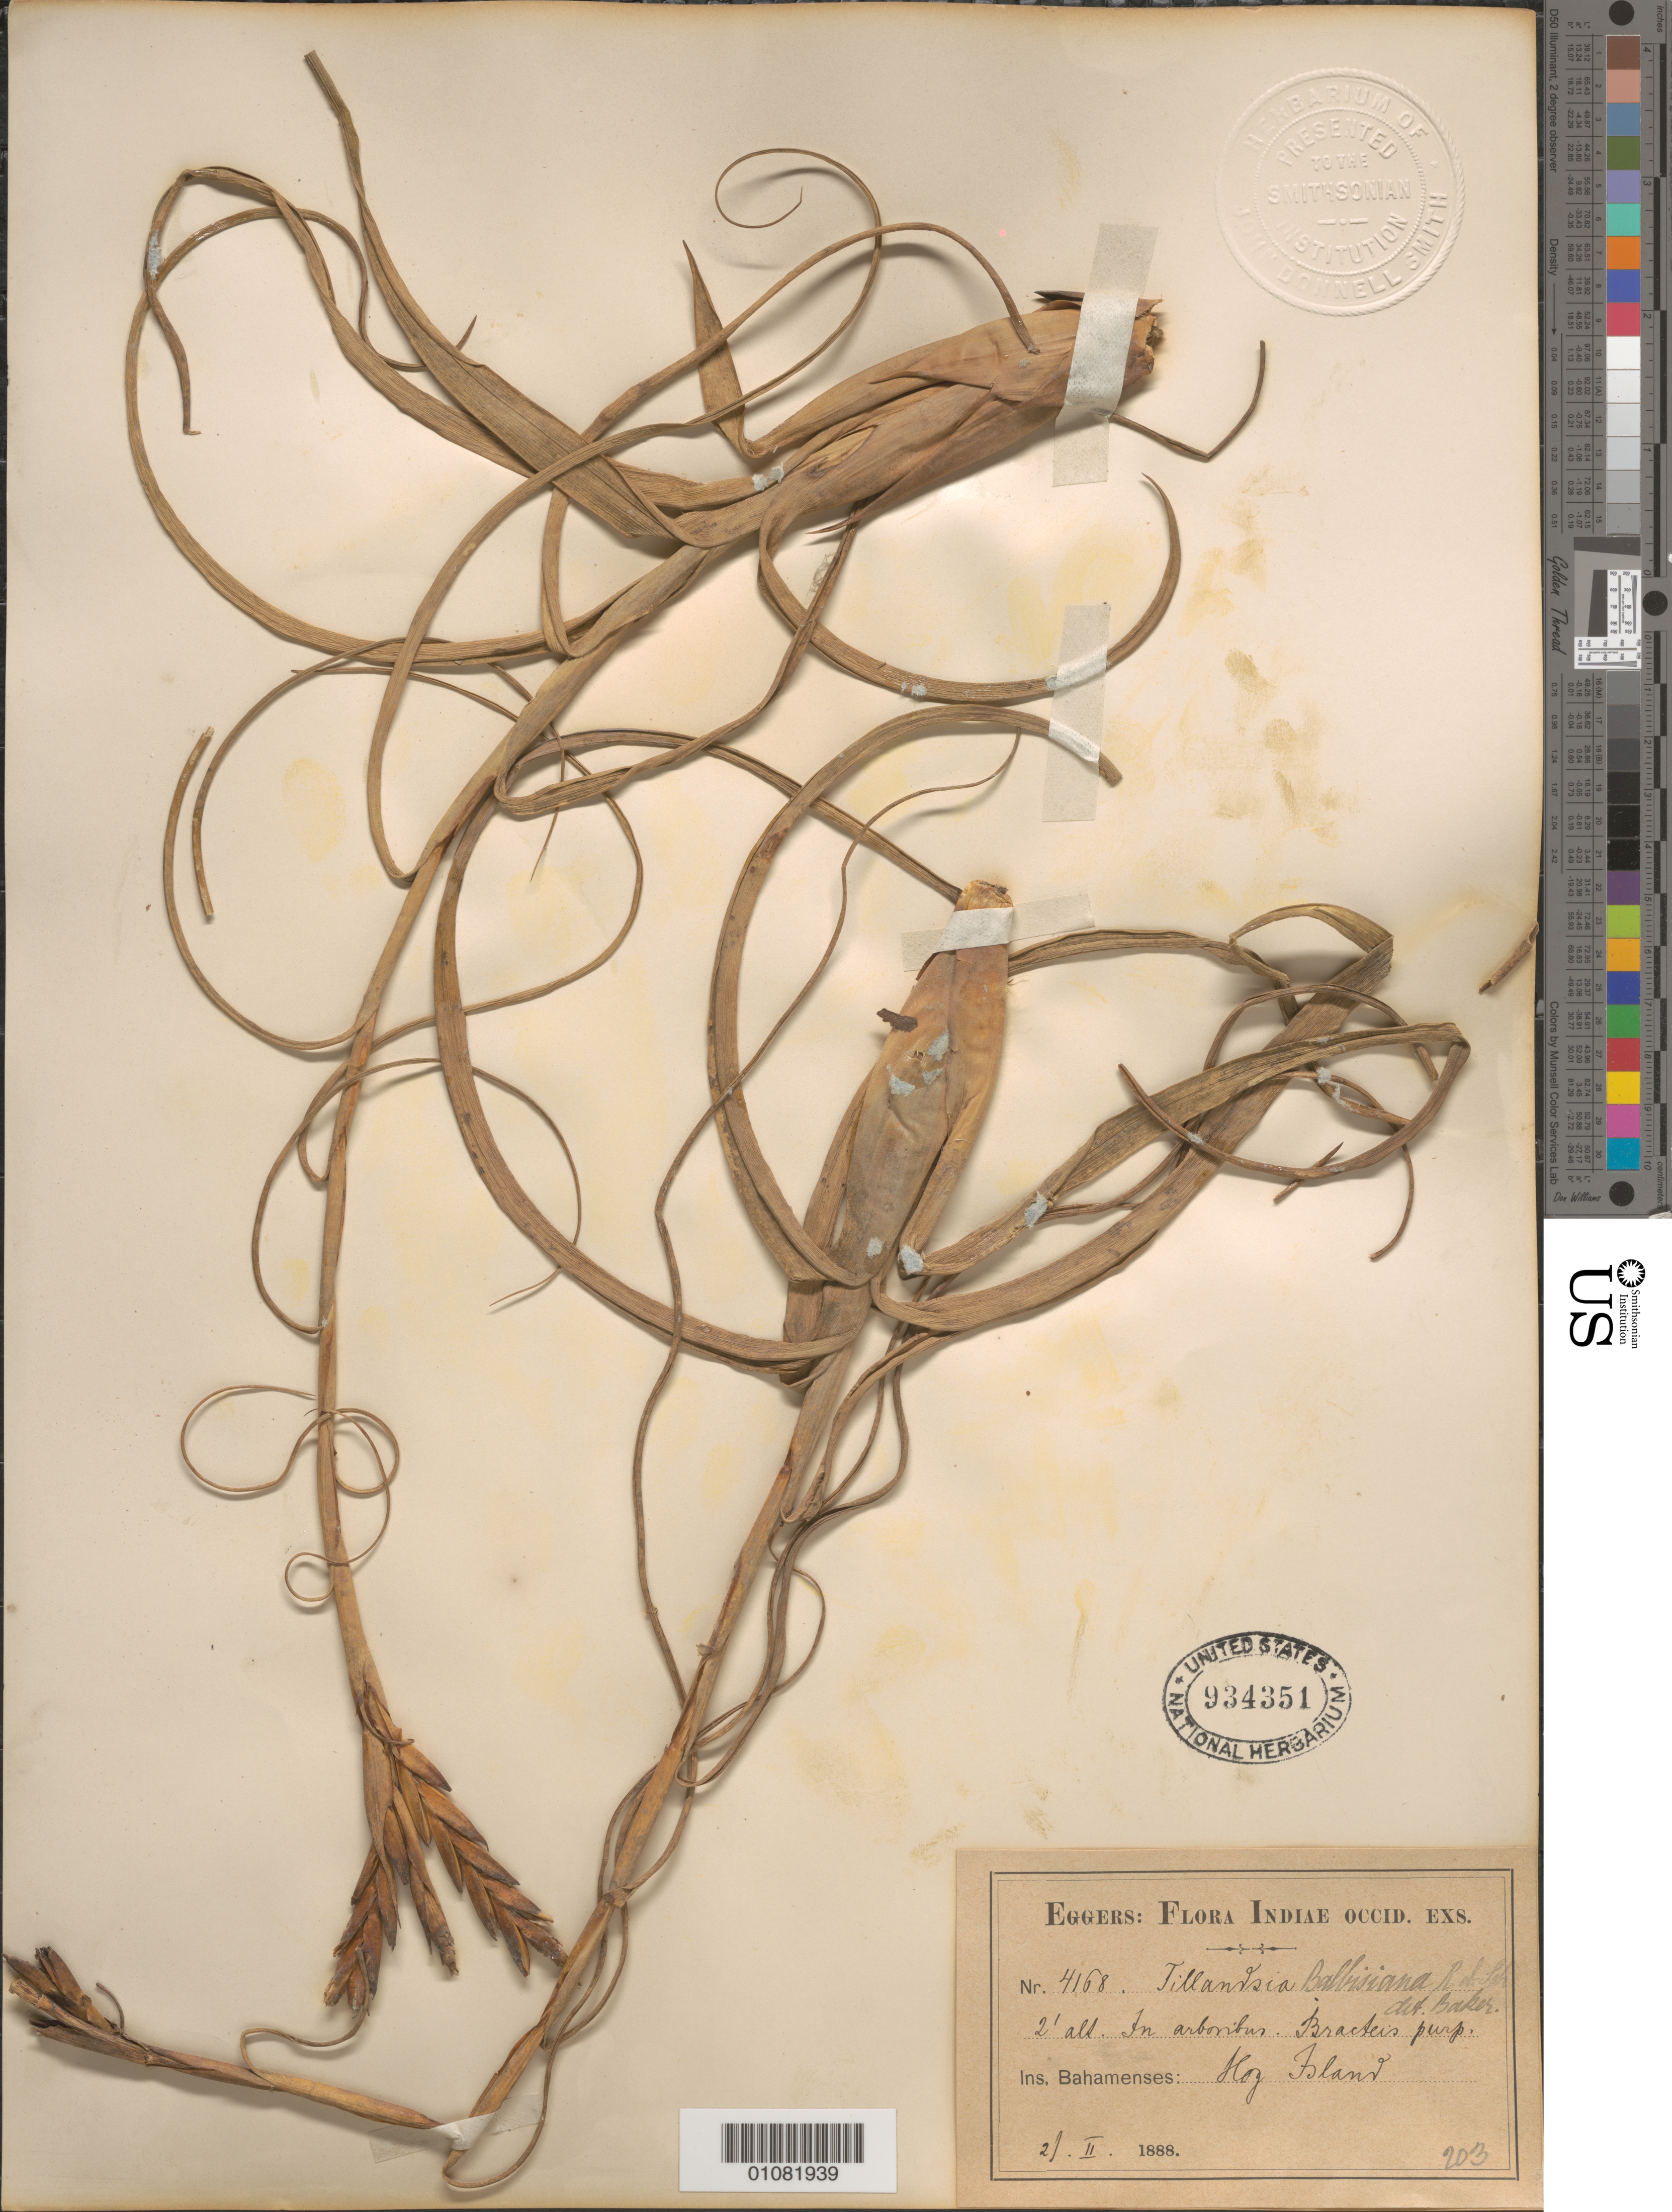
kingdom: Plantae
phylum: Tracheophyta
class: Liliopsida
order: Poales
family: Bromeliaceae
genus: Tillandsia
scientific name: Tillandsia balbisiana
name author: Schult. f.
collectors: H. F. A. von Eggers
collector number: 4168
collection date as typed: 21 Feb 1888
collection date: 1888-02-21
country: Bahamas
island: Hog I.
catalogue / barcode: US 934351